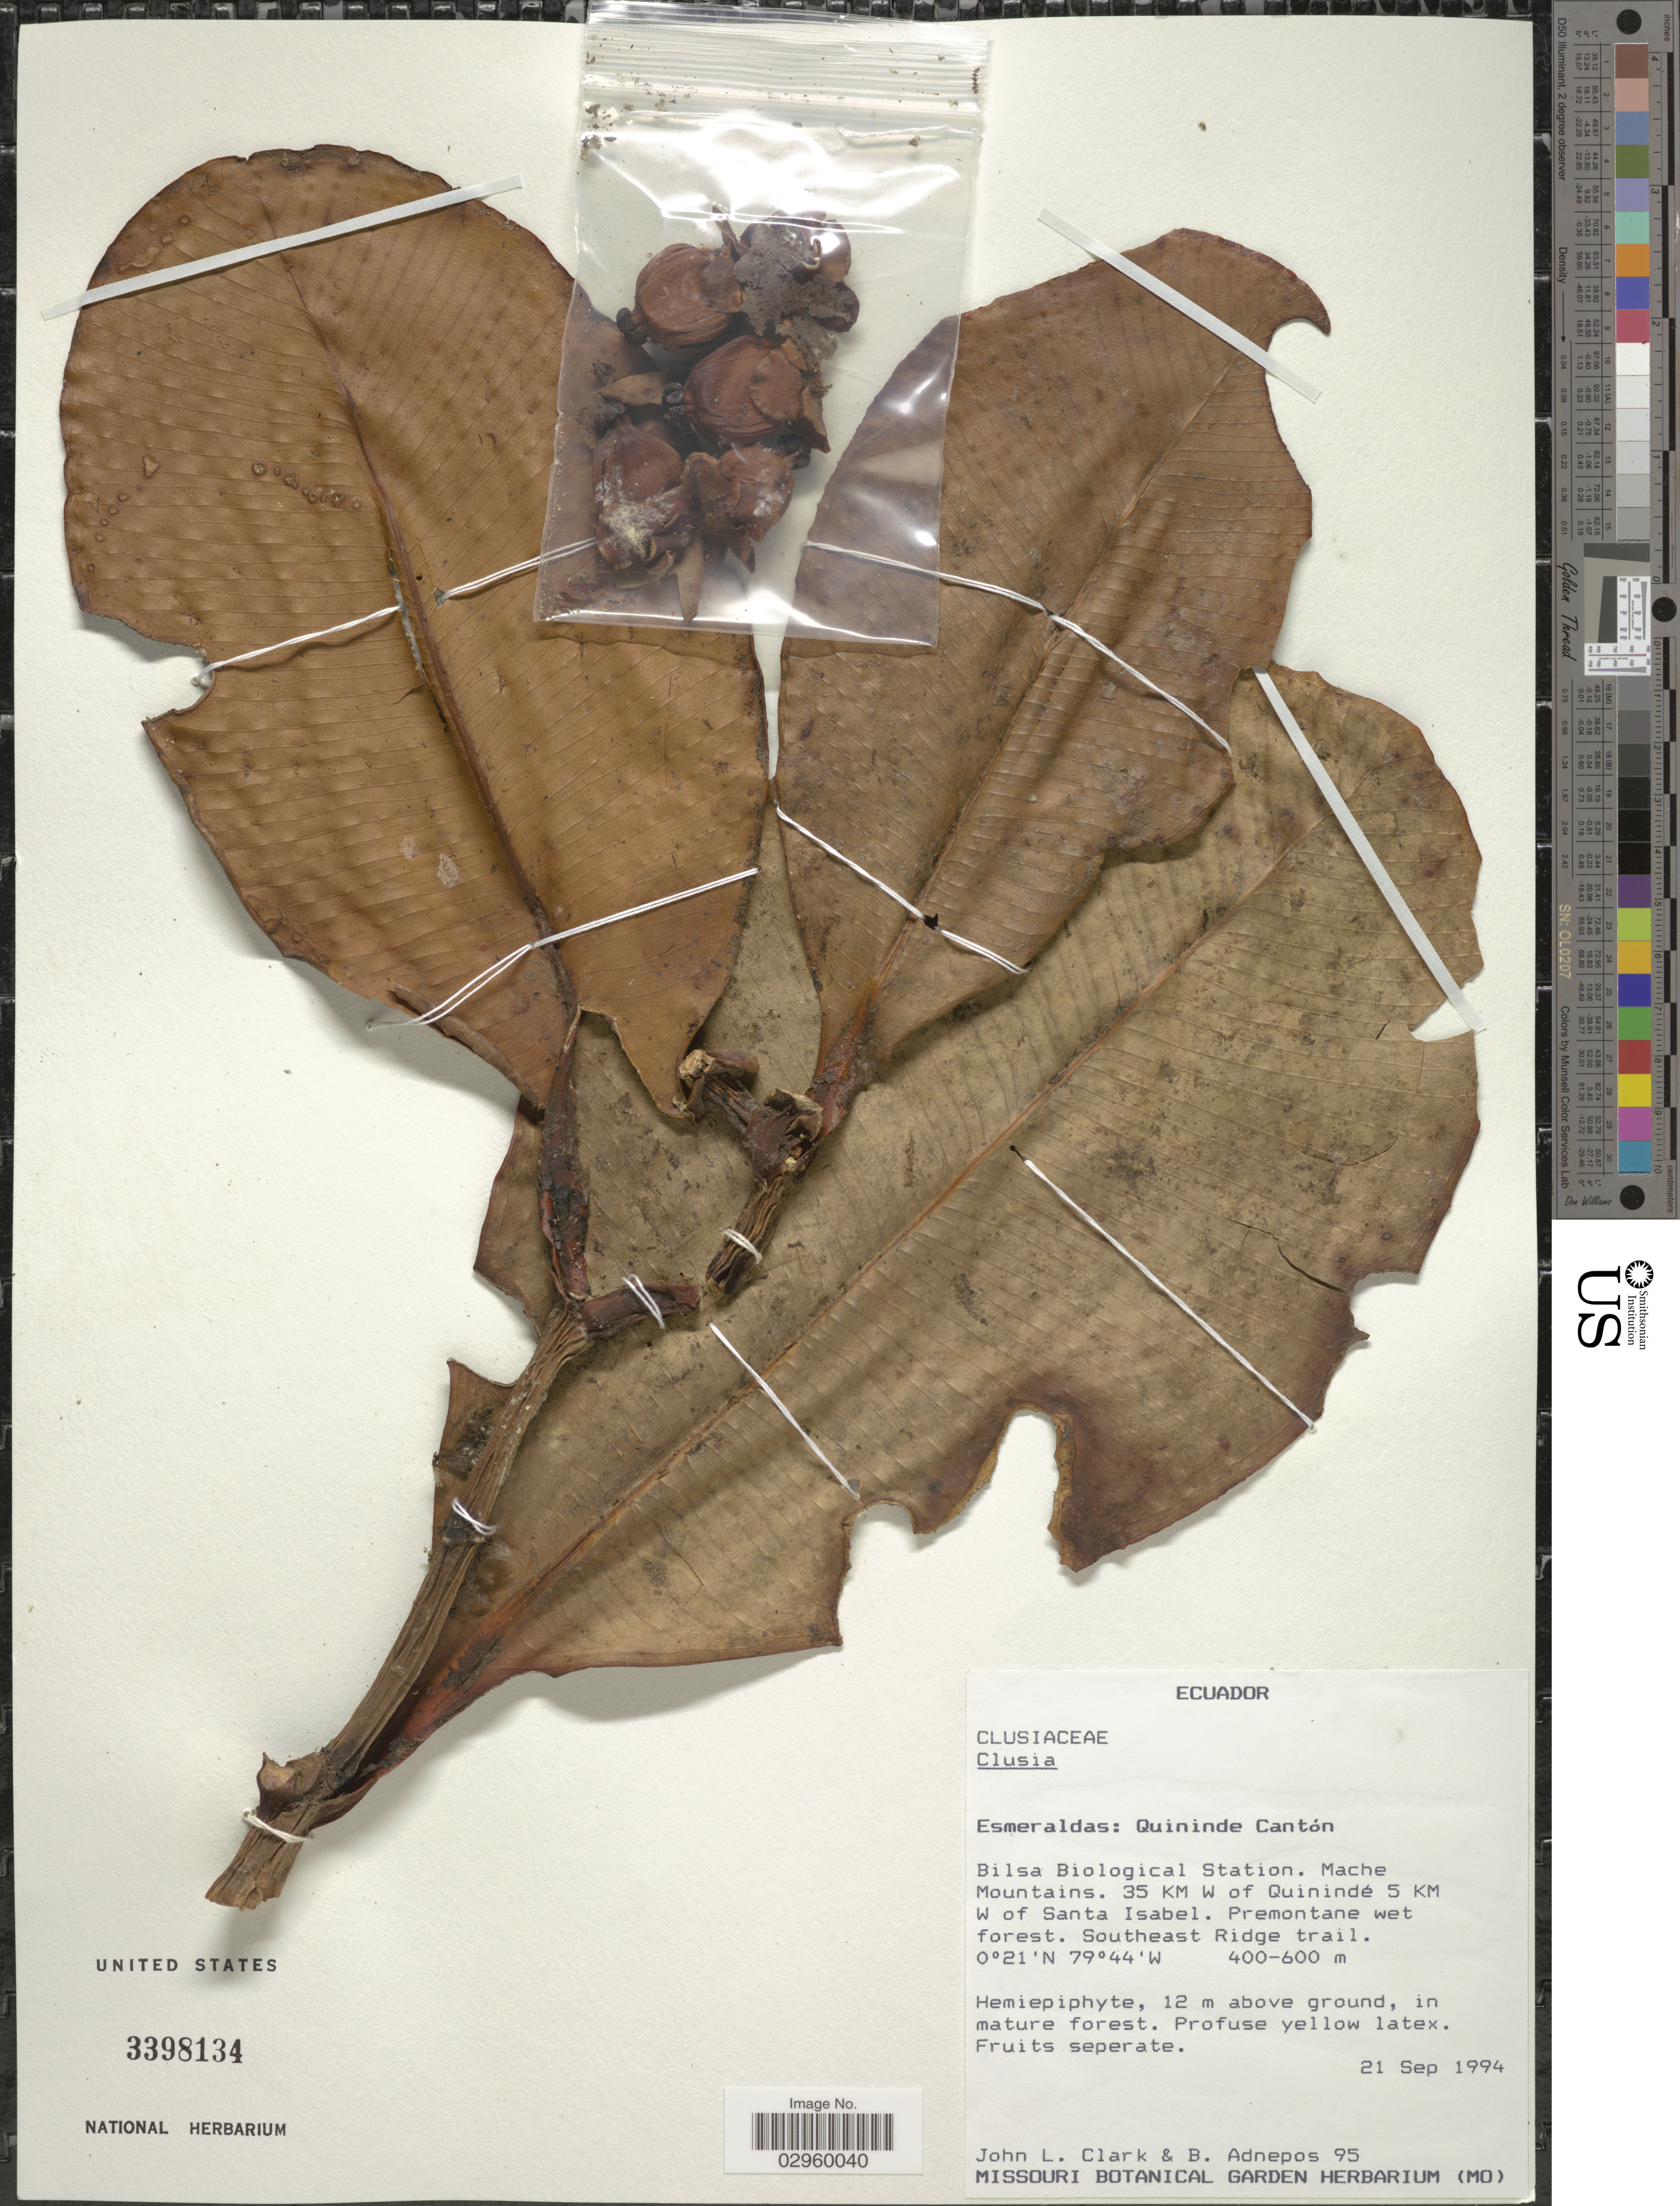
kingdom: Plantae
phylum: Tracheophyta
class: Magnoliopsida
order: Malpighiales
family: Clusiaceae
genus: Clusia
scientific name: Clusia sp.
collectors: J. L. Clark & B. Adnepos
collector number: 95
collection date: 1994-09-21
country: Ecuador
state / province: Esmeraldas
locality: Quinindé Cantón, Bilsa Biological Station, Mache Mountains, 35 KM W of Quinindé 5 KM W of Santa Isabel.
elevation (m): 400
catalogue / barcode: US 3398134